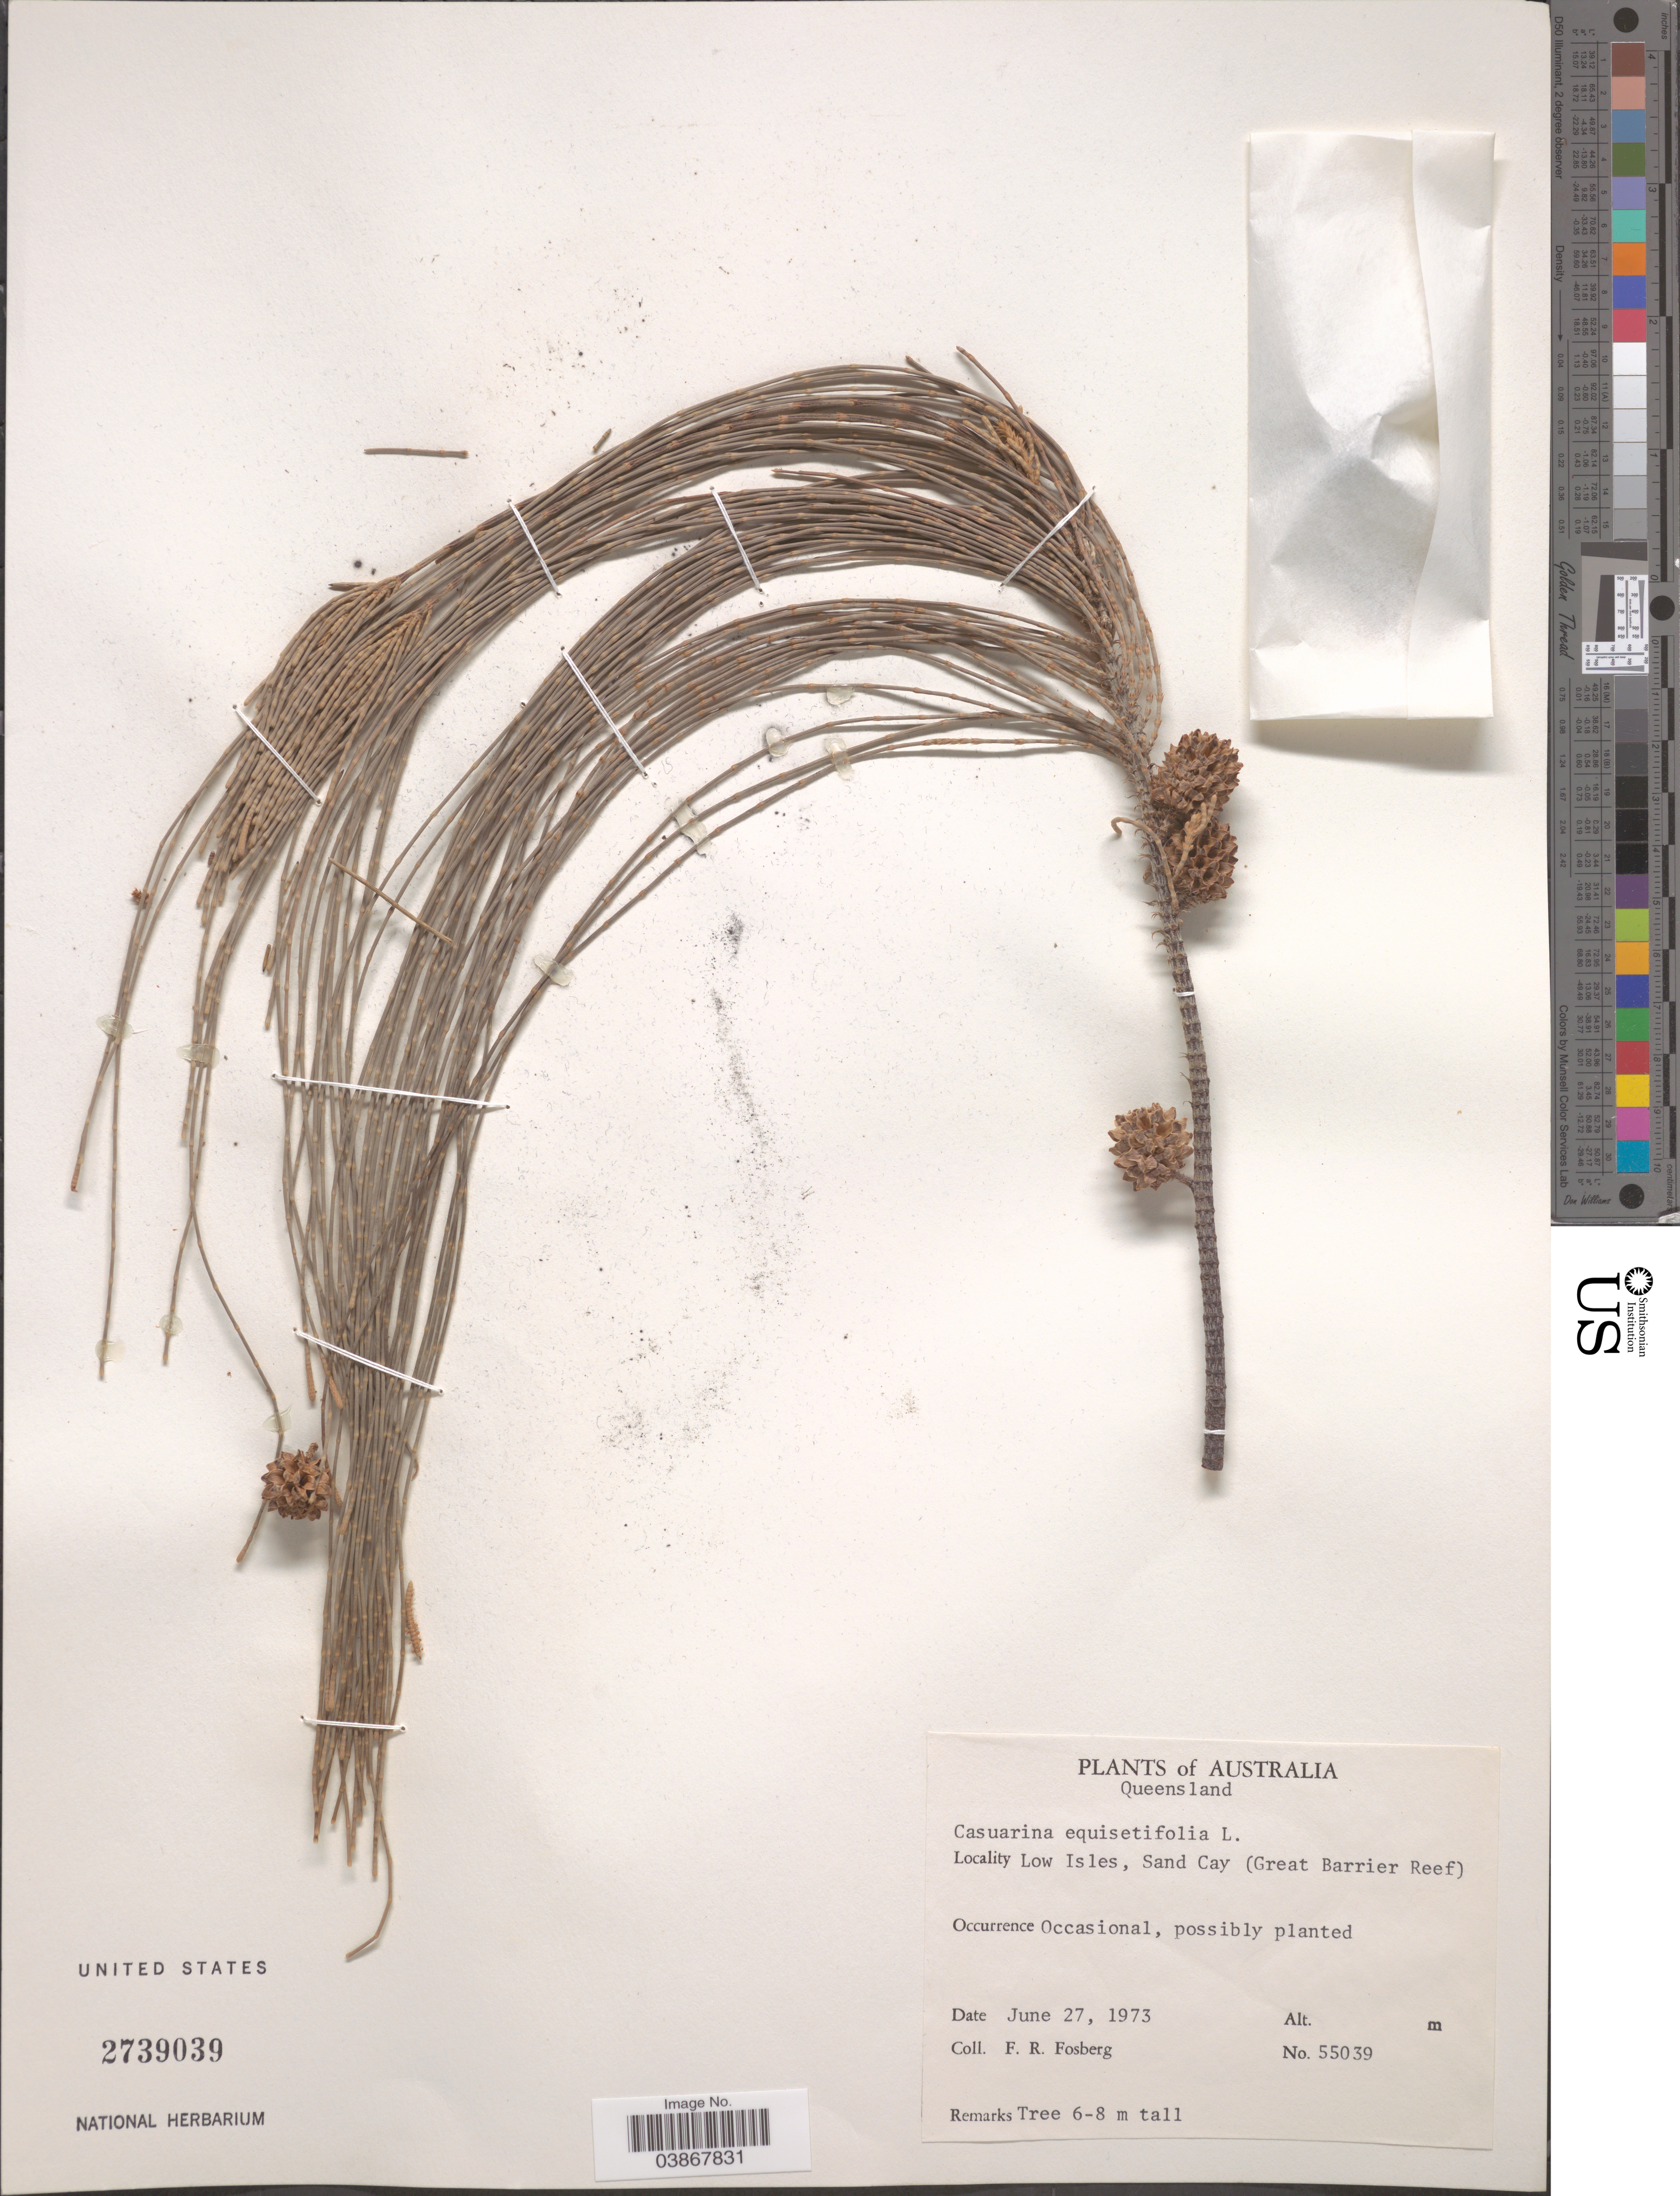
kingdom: Plantae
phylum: Tracheophyta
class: Magnoliopsida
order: Fagales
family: Casuarinaceae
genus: Casuarina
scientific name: Casuarina equisetifolia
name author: L.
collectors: F. R. Fosberg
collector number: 55039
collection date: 1973-06-27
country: Australia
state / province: Queensland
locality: Low Isles, Sand Cay (Great Barrier Reef).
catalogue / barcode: US 2739039